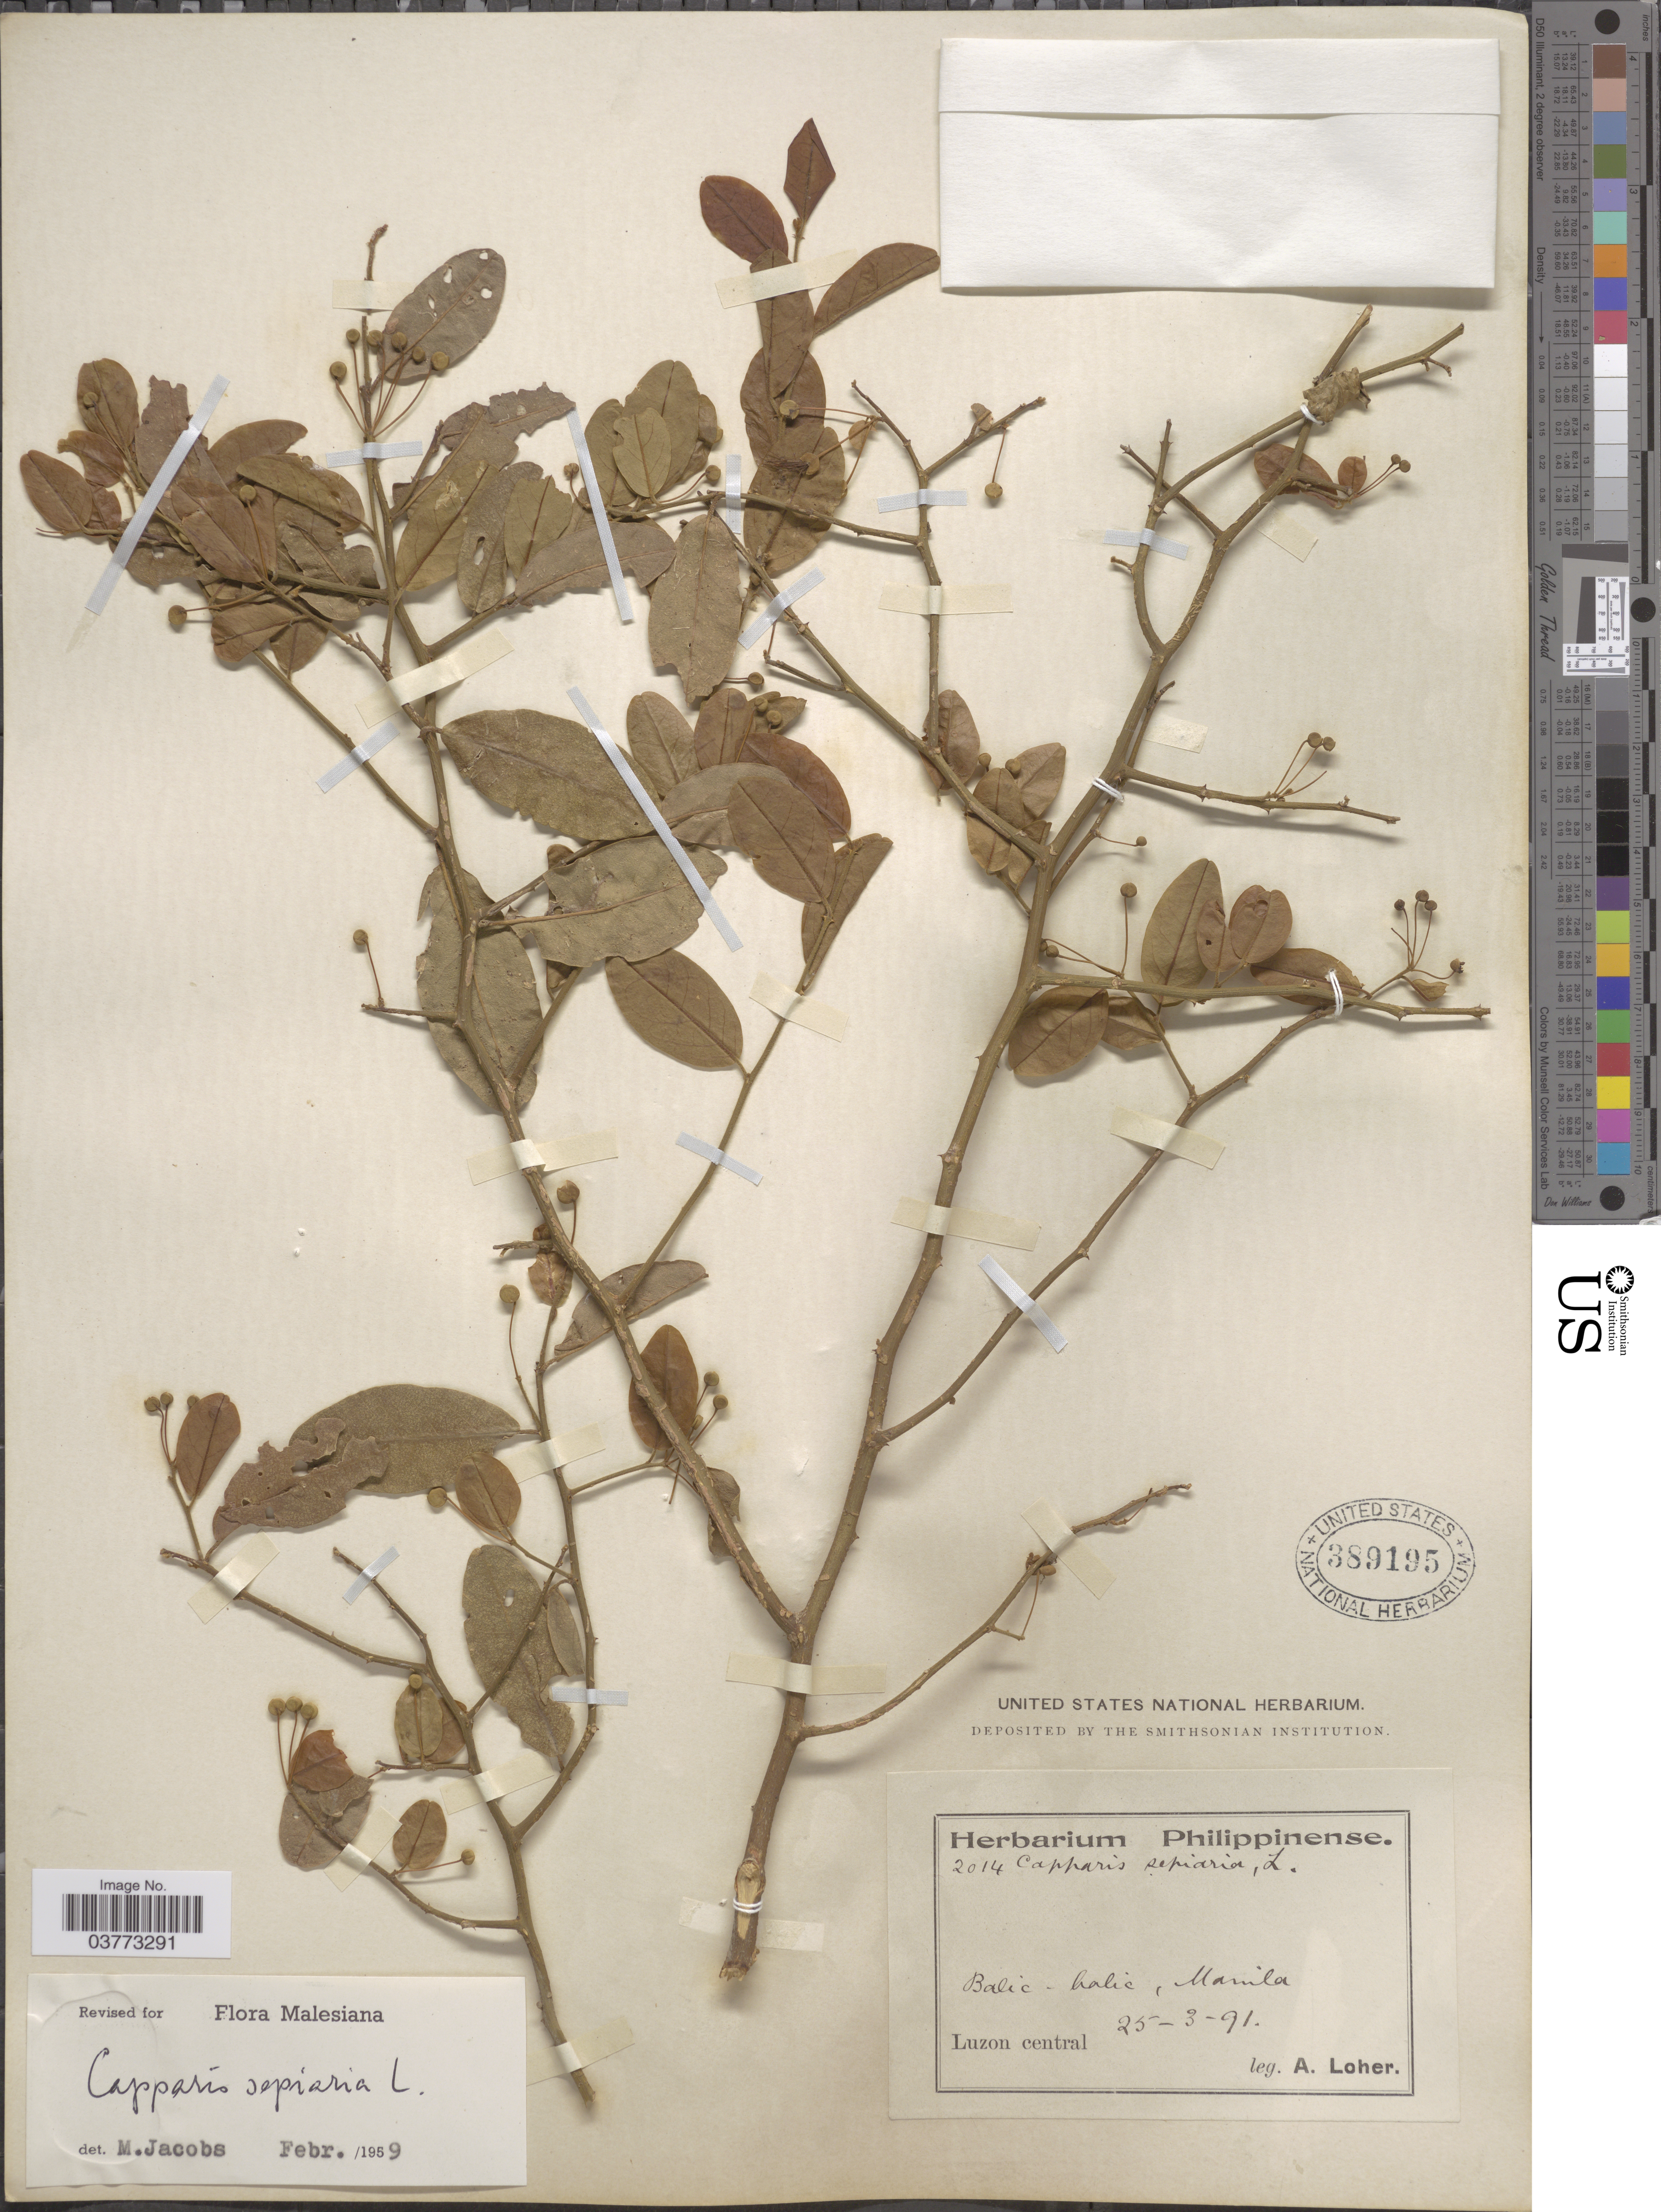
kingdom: Plantae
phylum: Tracheophyta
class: Magnoliopsida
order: Brassicales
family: Capparaceae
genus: Capparis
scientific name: Capparis sepiaria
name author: L.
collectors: A. Loher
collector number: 2014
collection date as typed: Transcribed d/m/y: 25/3/91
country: Philippines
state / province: Central Luzon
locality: Balic - halic, Manila. Luzon central.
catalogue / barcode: US 389195